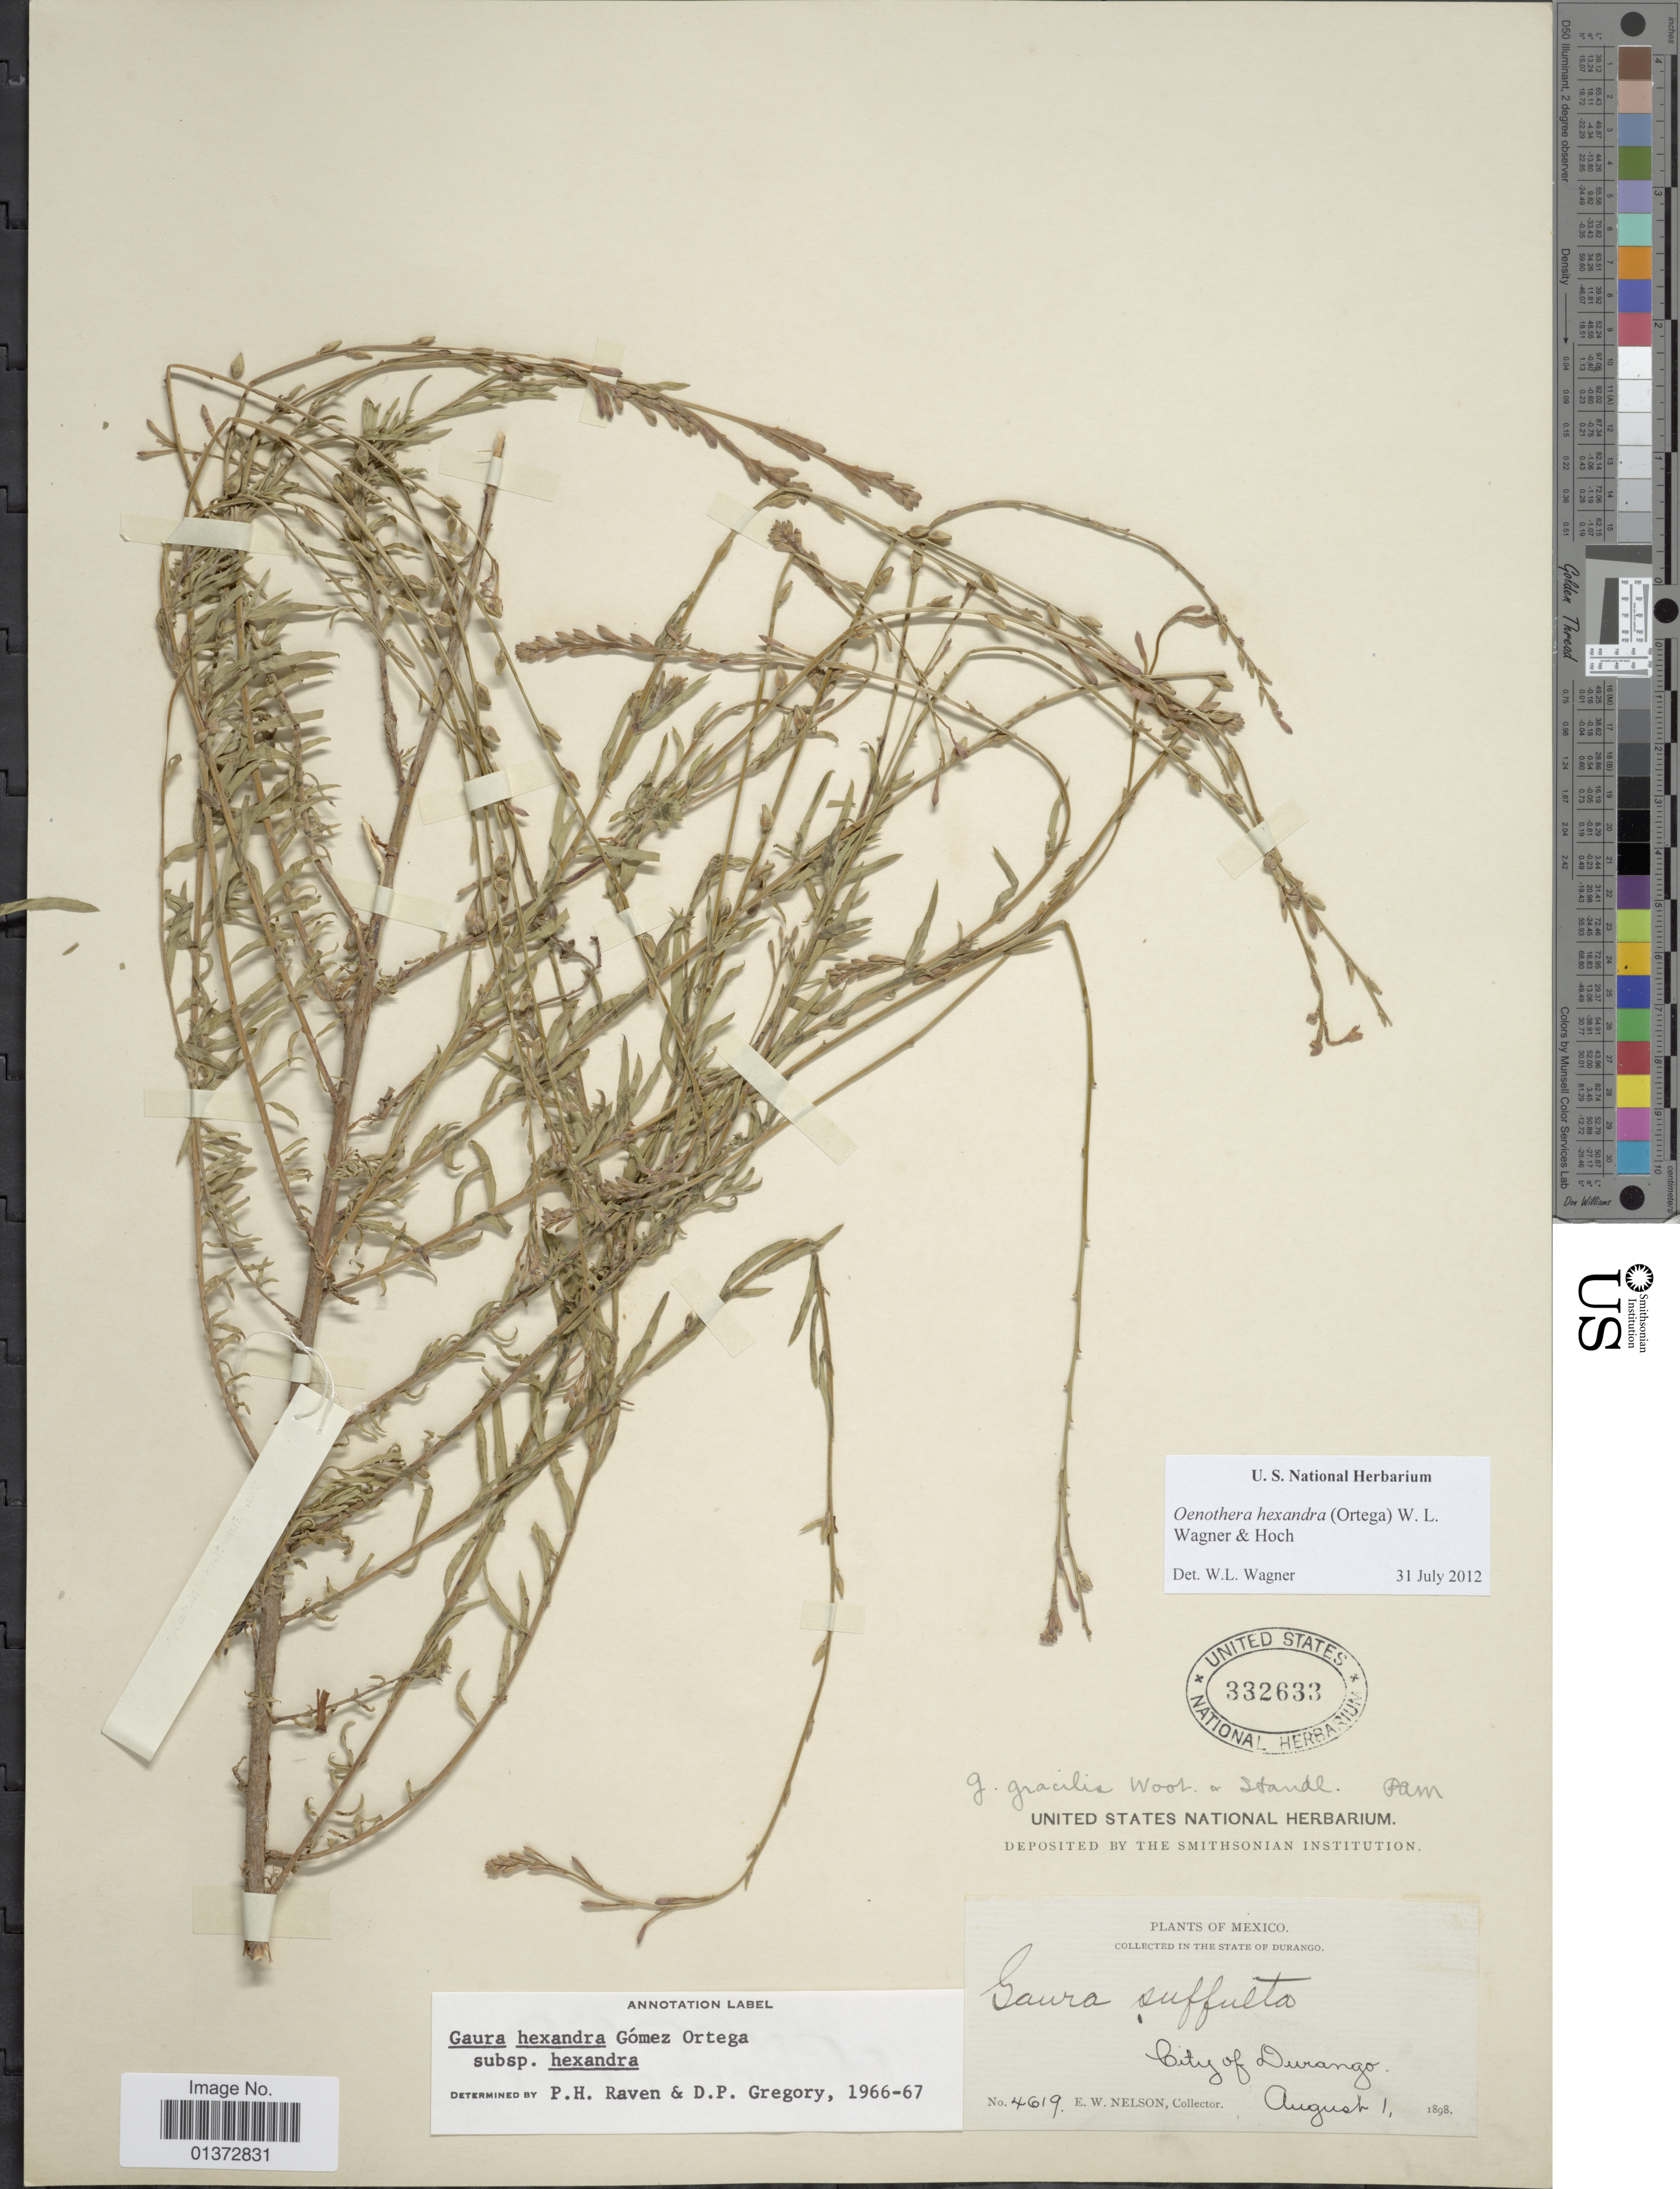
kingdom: Plantae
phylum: Tracheophyta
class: Magnoliopsida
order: Myrtales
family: Onagraceae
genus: Oenothera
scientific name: Oenothera hexandra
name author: (Ortega) W.L. Wagner & Hoch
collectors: E. W. Nelson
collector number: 4619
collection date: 1898-08-01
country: Mexico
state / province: Durango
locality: City of Durango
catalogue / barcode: US 332633